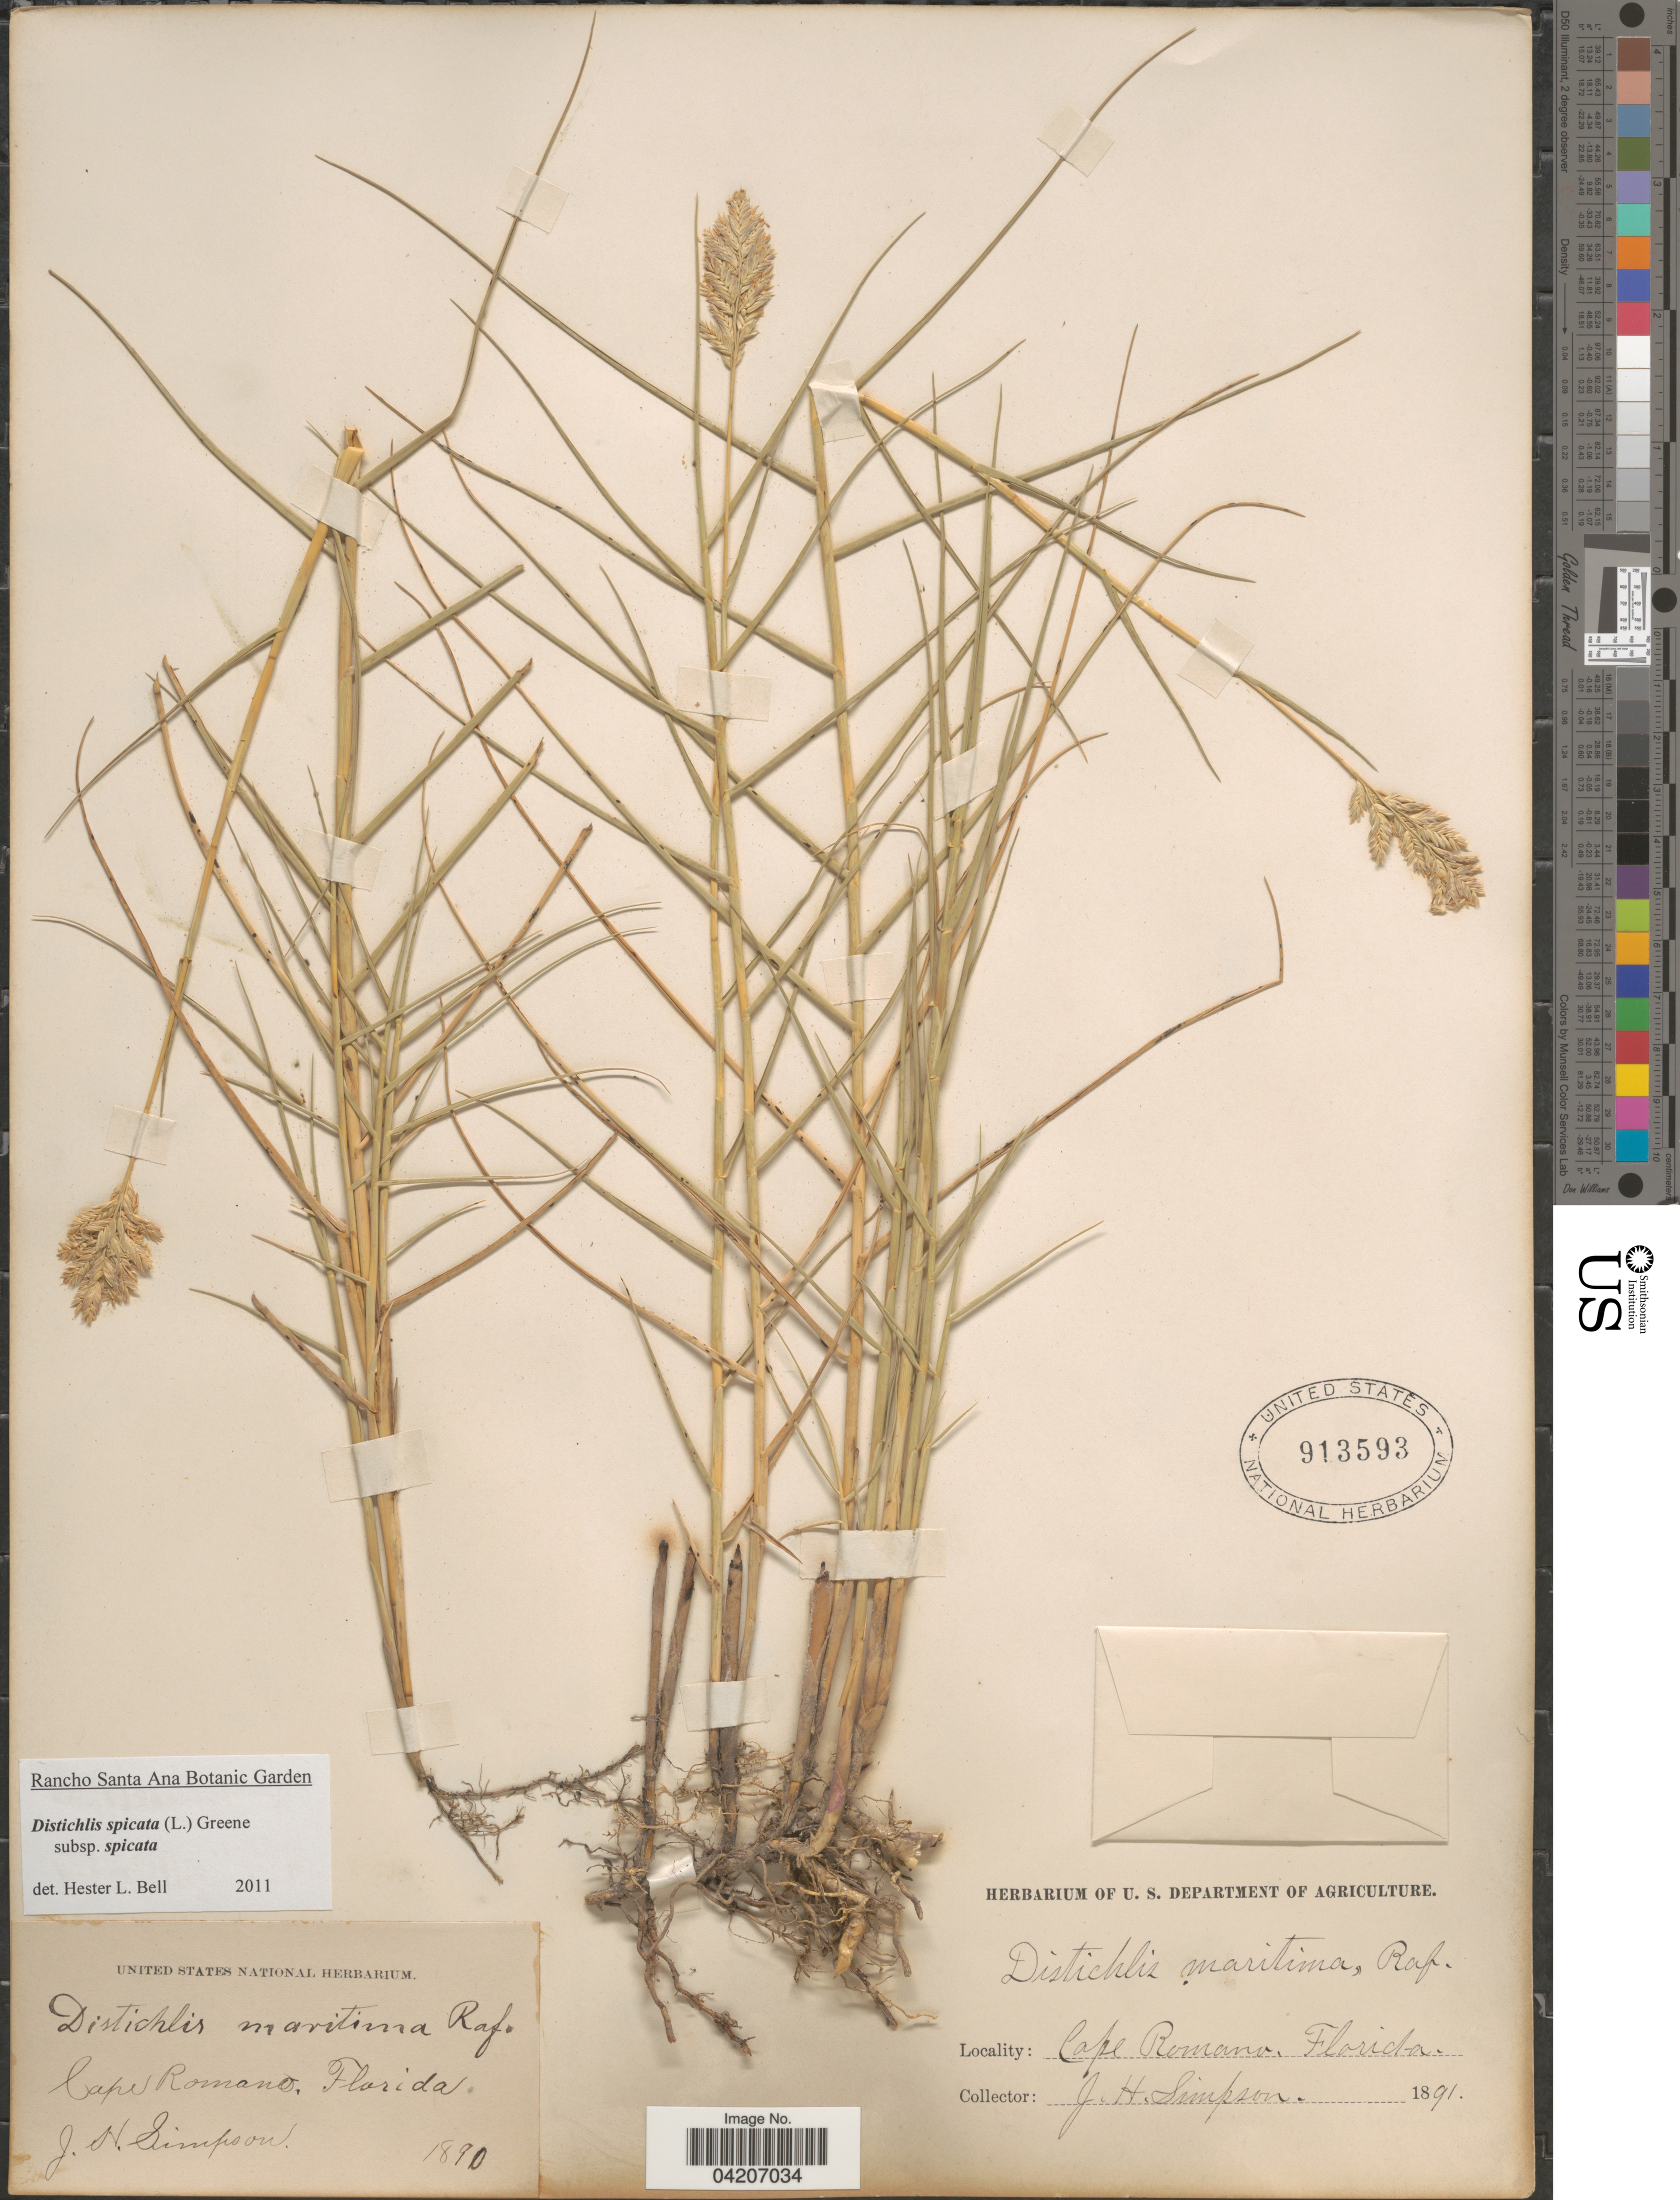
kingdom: Plantae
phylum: Tracheophyta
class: Liliopsida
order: Poales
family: Poaceae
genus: Distichlis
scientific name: Distichlis spicata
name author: (L.) Greene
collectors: J. H. Simpson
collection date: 1891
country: United States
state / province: Florida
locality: Cape Romano.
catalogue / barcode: US 913593